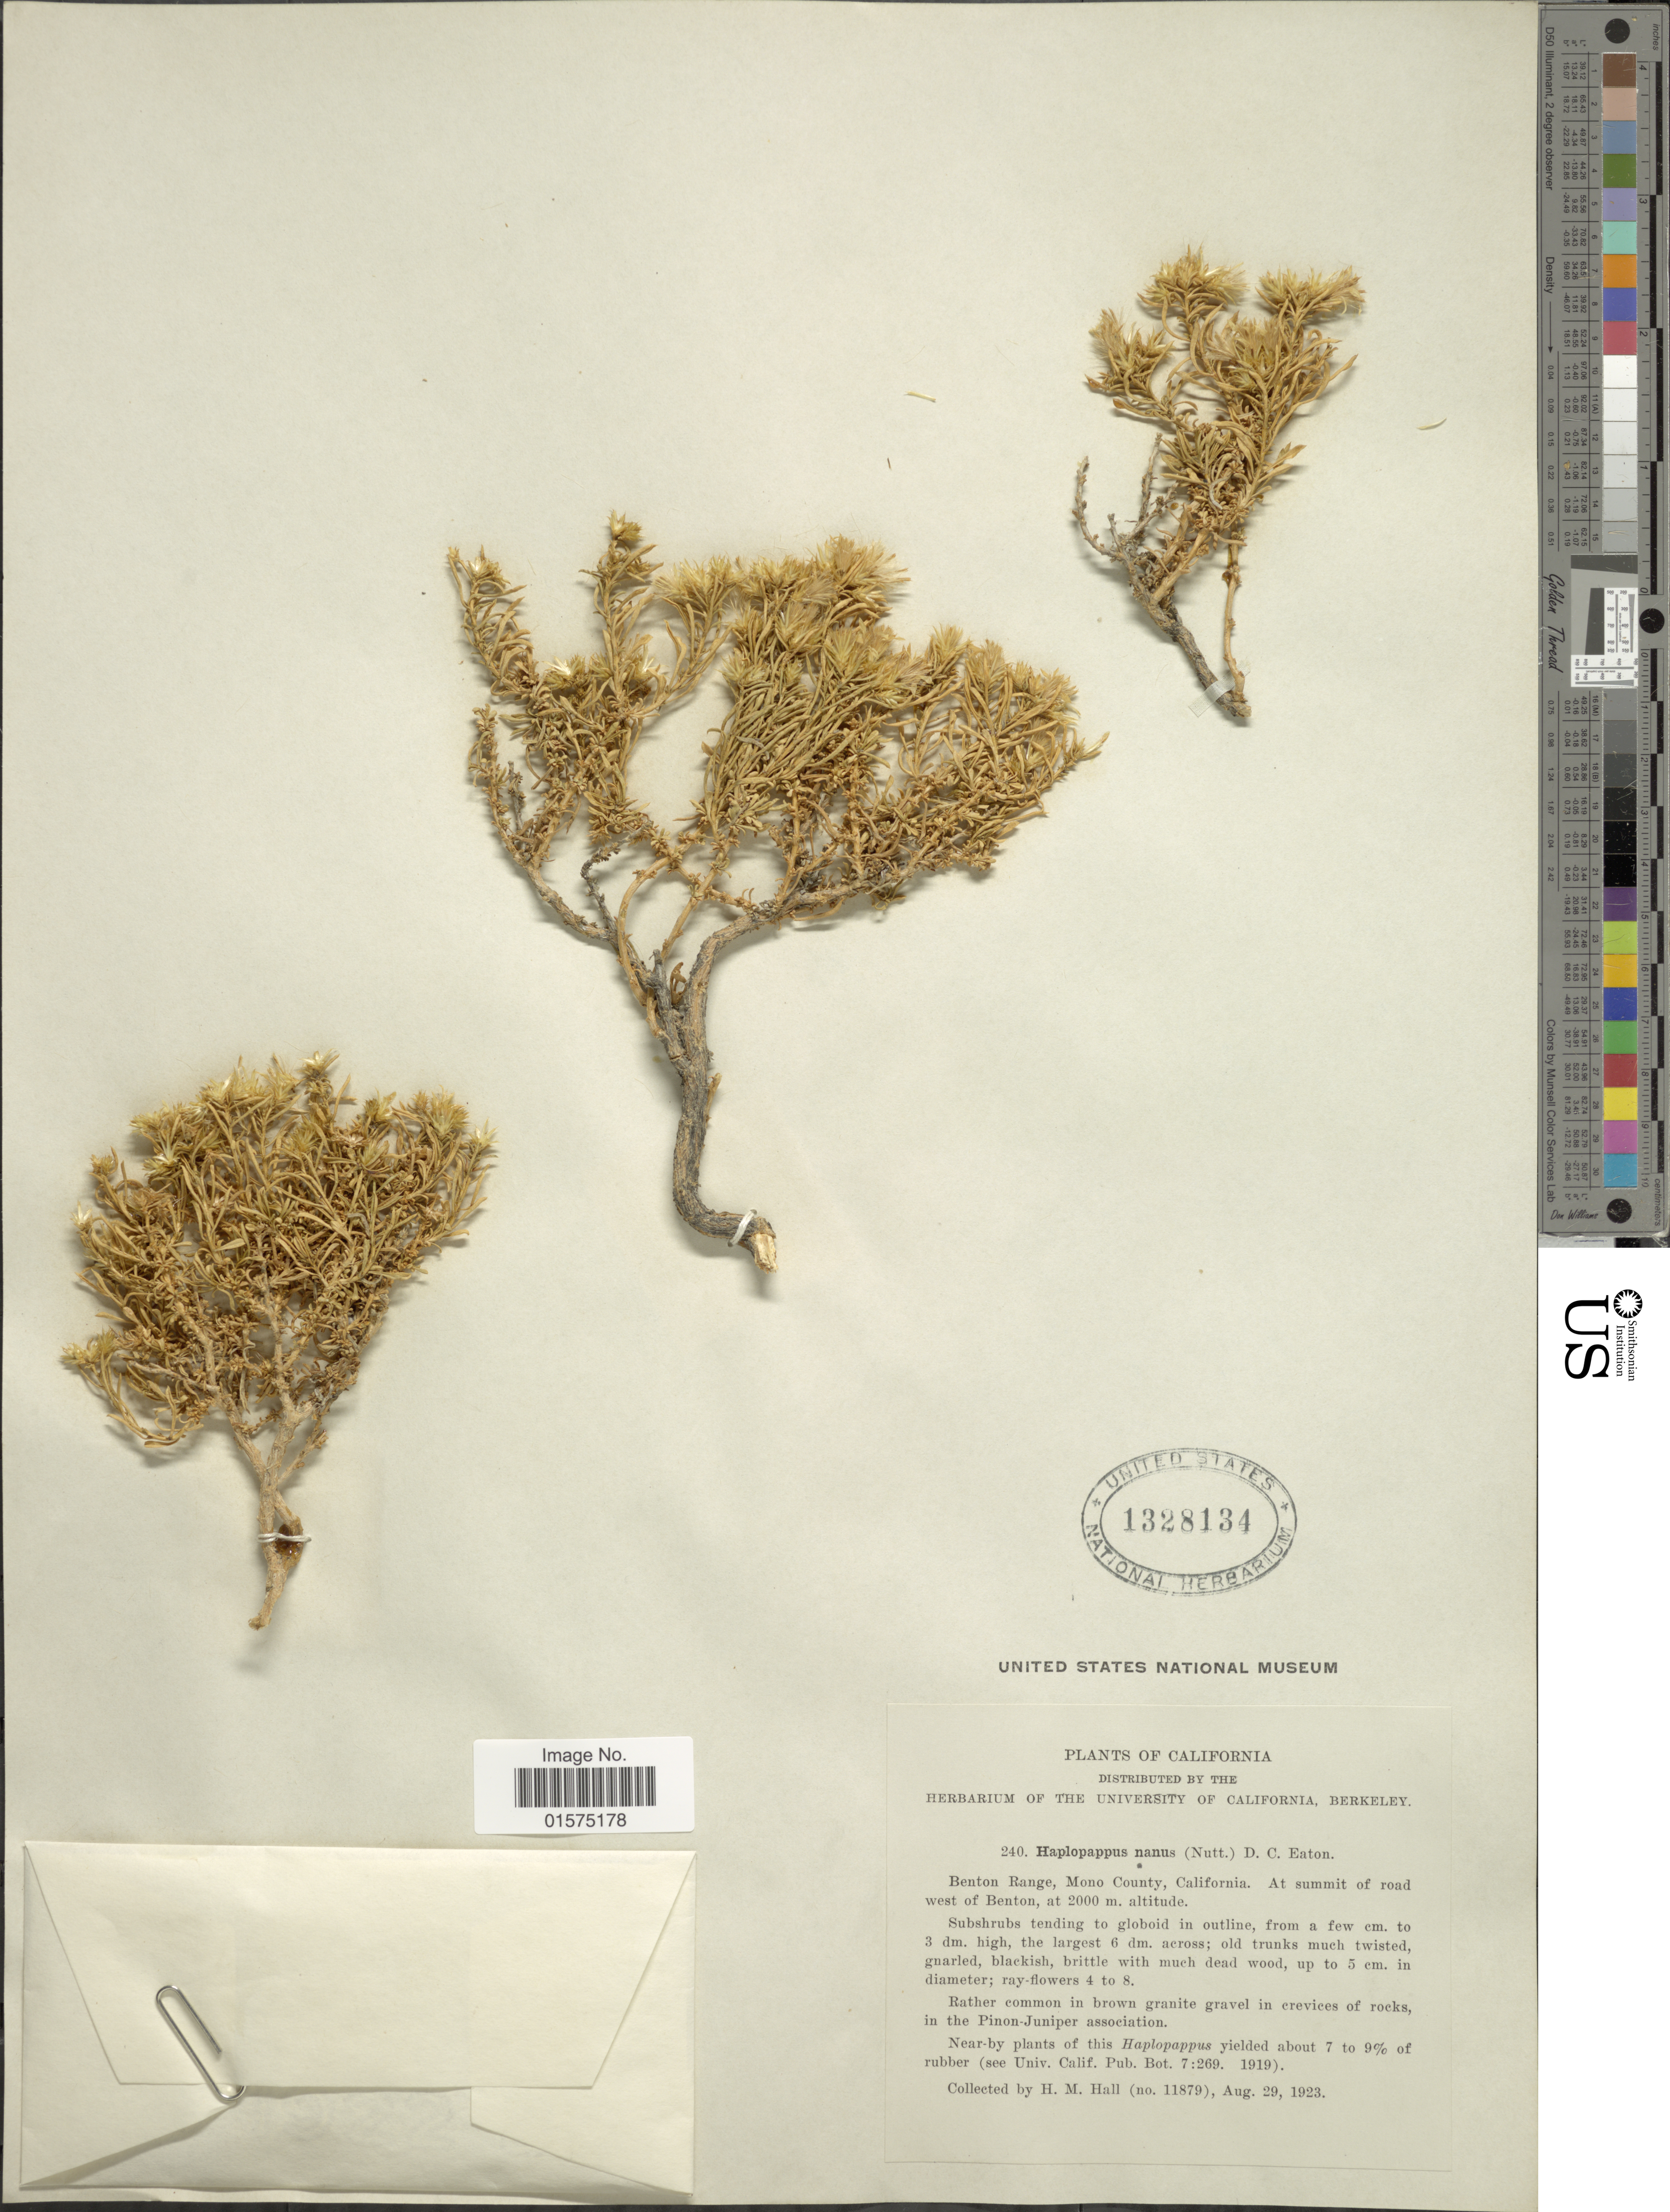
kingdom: Plantae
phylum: Tracheophyta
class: Magnoliopsida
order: Asterales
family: Asteraceae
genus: Ericameria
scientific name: Ericameria nana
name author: Nutt.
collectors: H. M. Hall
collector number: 11879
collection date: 1923-08-29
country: United States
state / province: California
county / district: Mono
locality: Benton Range, Mono County. At summit of road west of Benton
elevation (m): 2000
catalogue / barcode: US 1328134